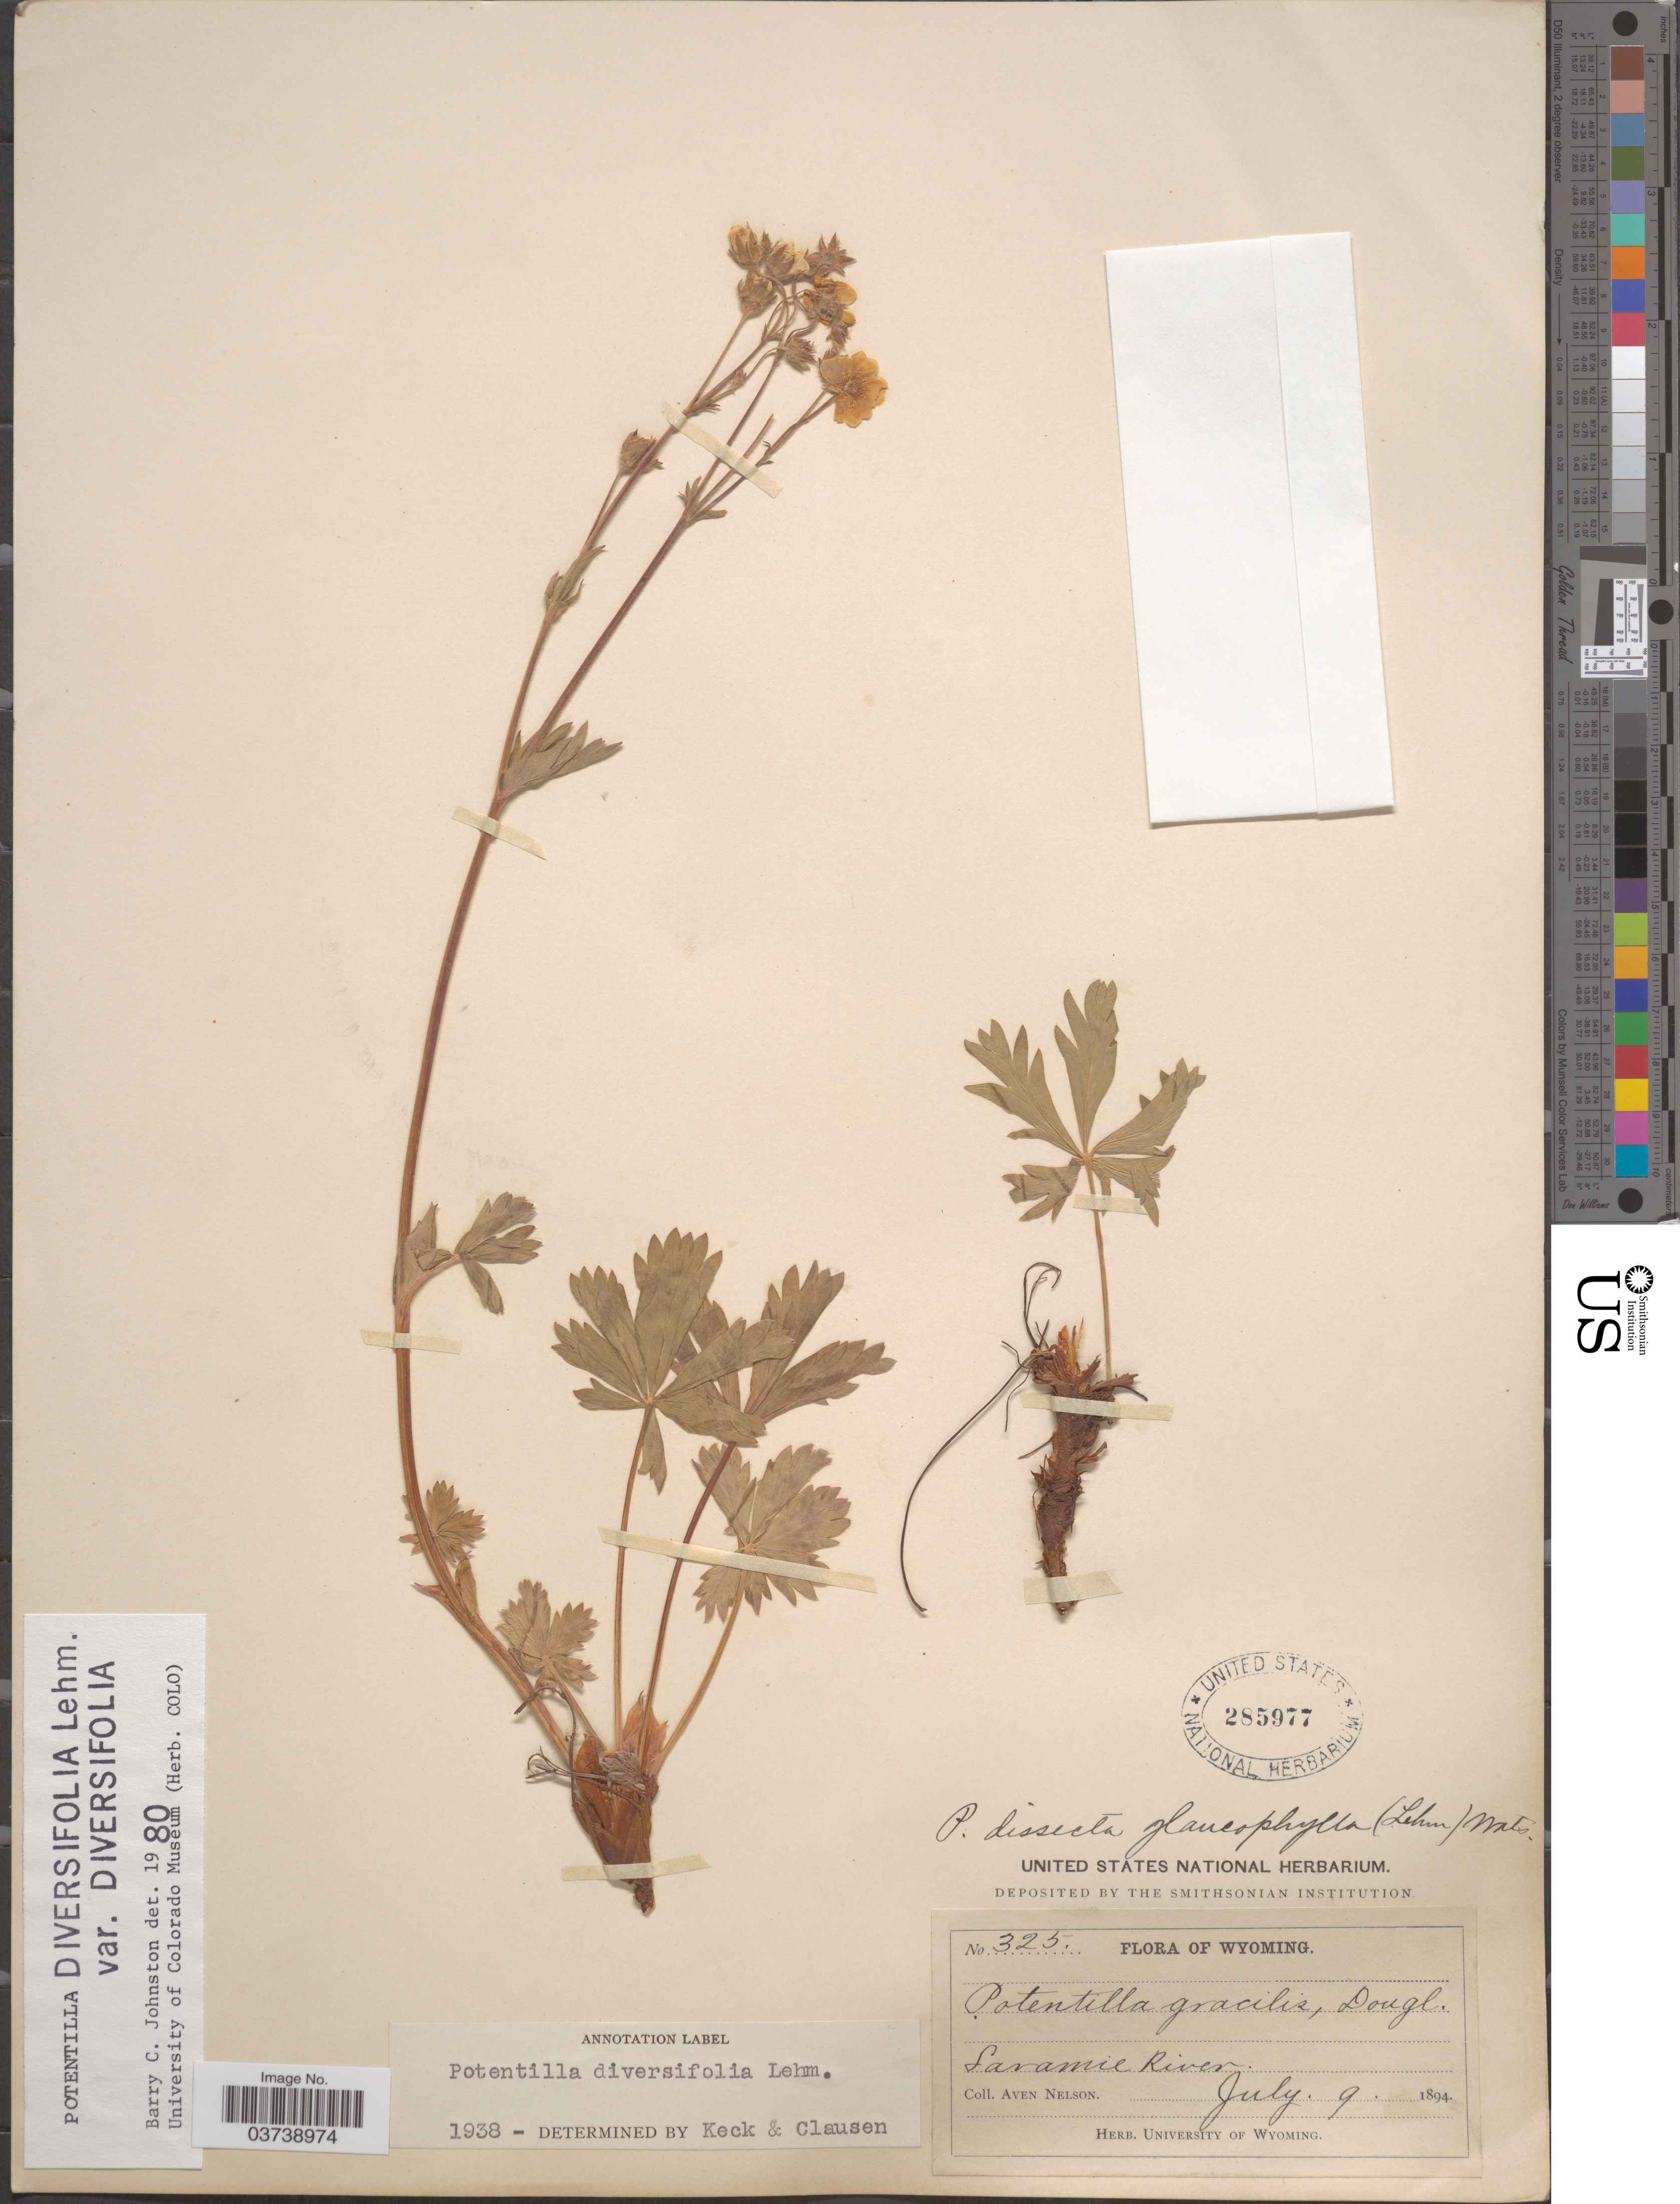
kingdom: Plantae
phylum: Tracheophyta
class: Magnoliopsida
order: Rosales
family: Rosaceae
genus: Potentilla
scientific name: Potentilla diversifolia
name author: Lehm.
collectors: A. Nelson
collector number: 325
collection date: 1894-07-09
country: United States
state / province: Wyoming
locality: Laramie River.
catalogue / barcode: US 285977